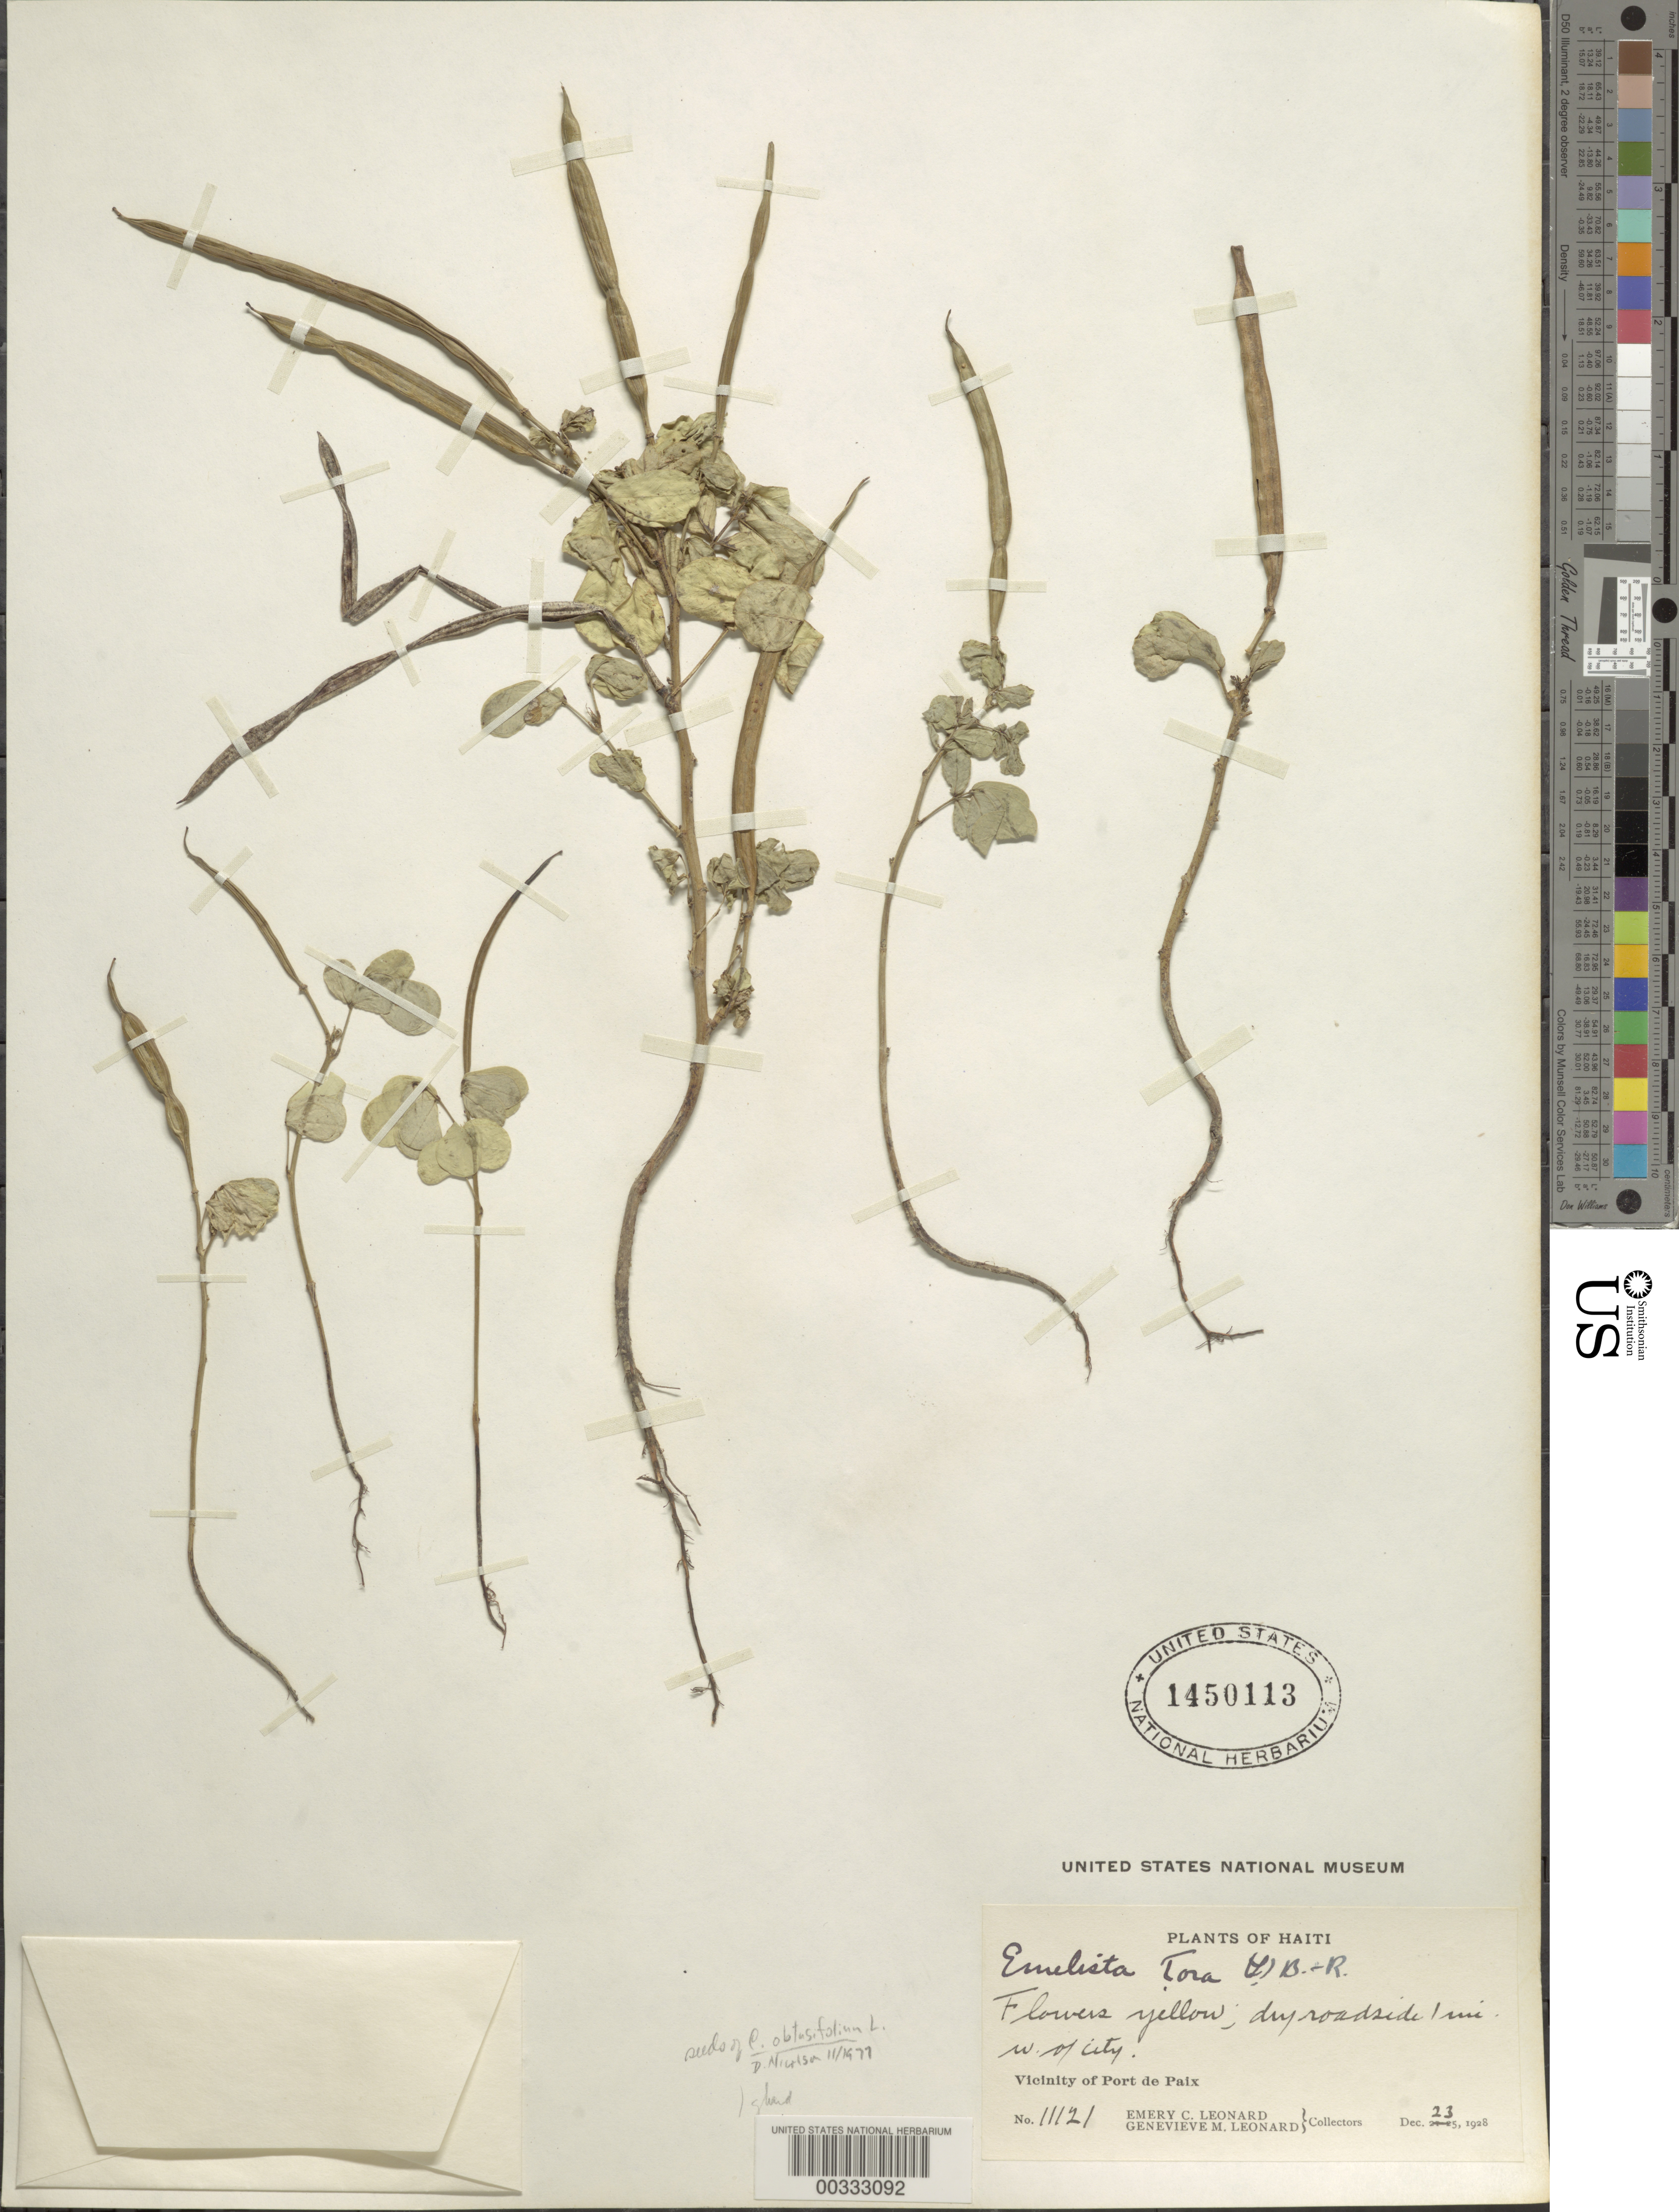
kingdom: Plantae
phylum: Tracheophyta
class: Magnoliopsida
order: Fabales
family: Fabaceae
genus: Senna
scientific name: Senna obtusifolia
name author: (L.) H.S. Irwin & Barneby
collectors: E. C. Leonard & G. M. Leonard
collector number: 11121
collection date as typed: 23 Dec 1928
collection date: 1928-12-23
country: Haiti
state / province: Nord-Ouest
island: Hispaniola Island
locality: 1 mi w of city; vicinity of port de paix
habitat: Dry roadside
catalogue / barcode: US 1450113